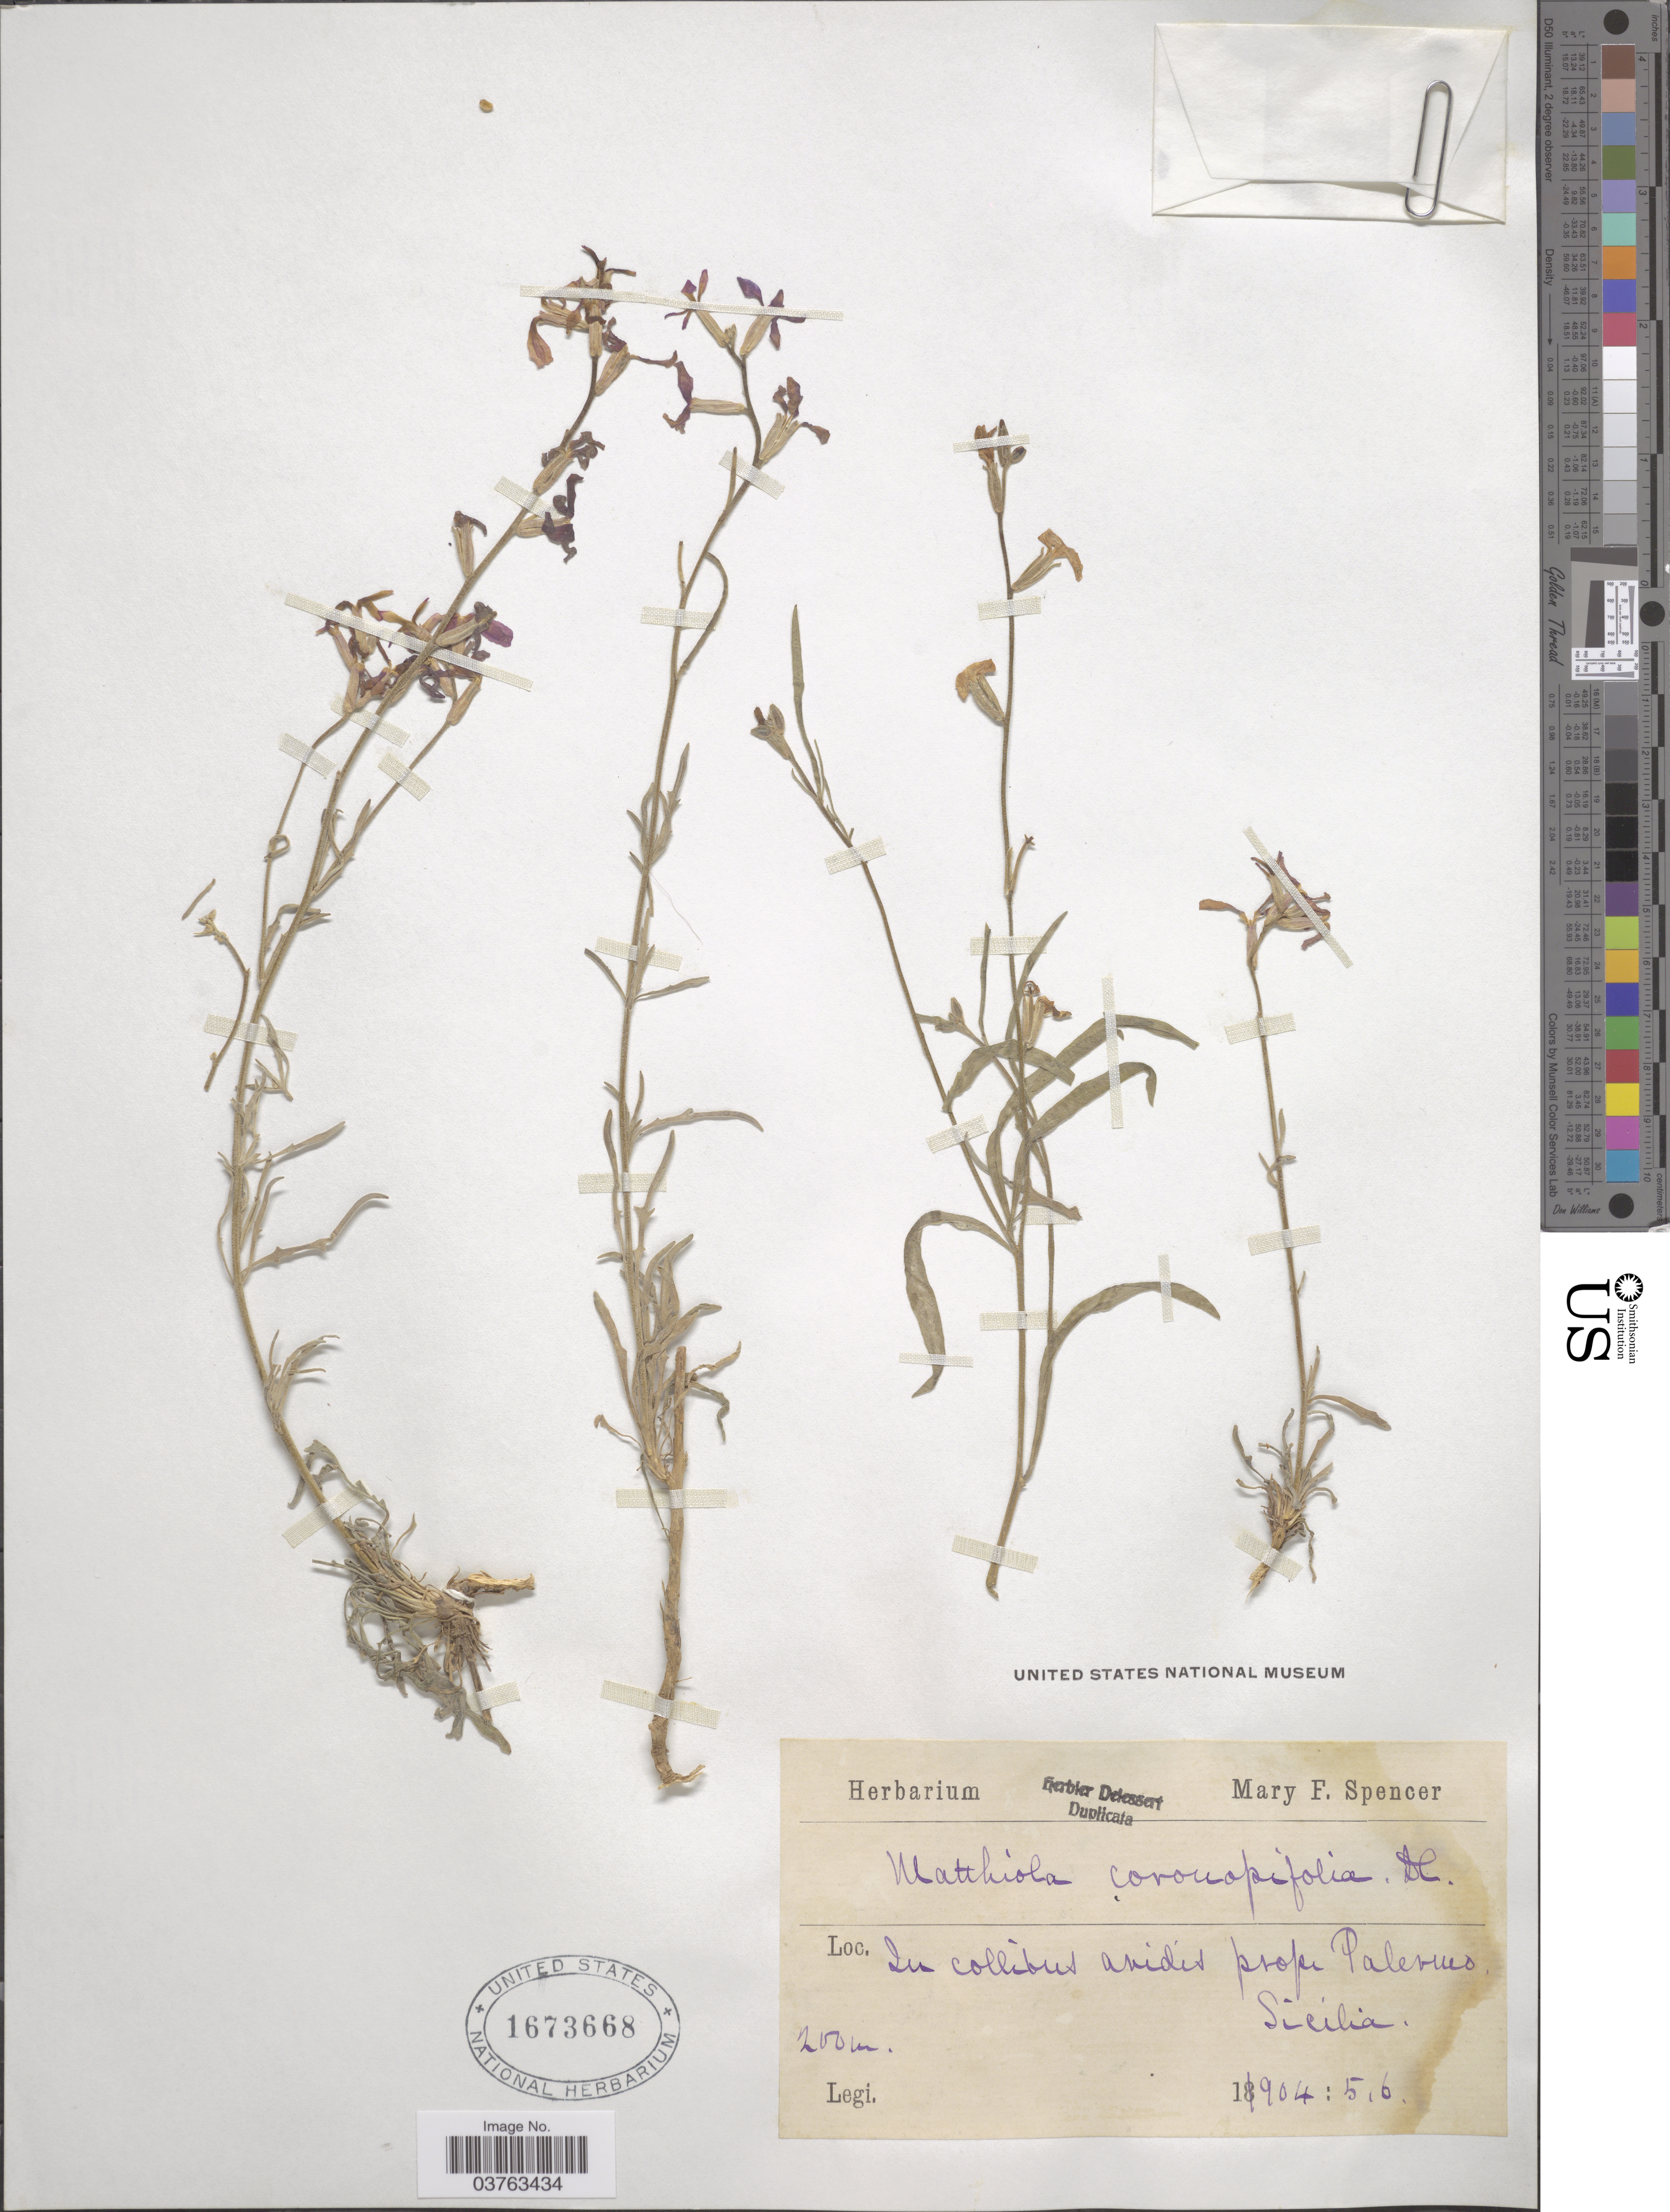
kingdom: Plantae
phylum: Tracheophyta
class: Magnoliopsida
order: Brassicales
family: Brassicaceae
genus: Matthiola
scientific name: Matthiola coronopifolia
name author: (Sm.) DC.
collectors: ex herb. Spencer, Mary Fiske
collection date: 1904-06-05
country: Italy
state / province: Siciliana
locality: In collibus aridis prope Palereus [interpreted] Sicilia.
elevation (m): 200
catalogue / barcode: US 1673668